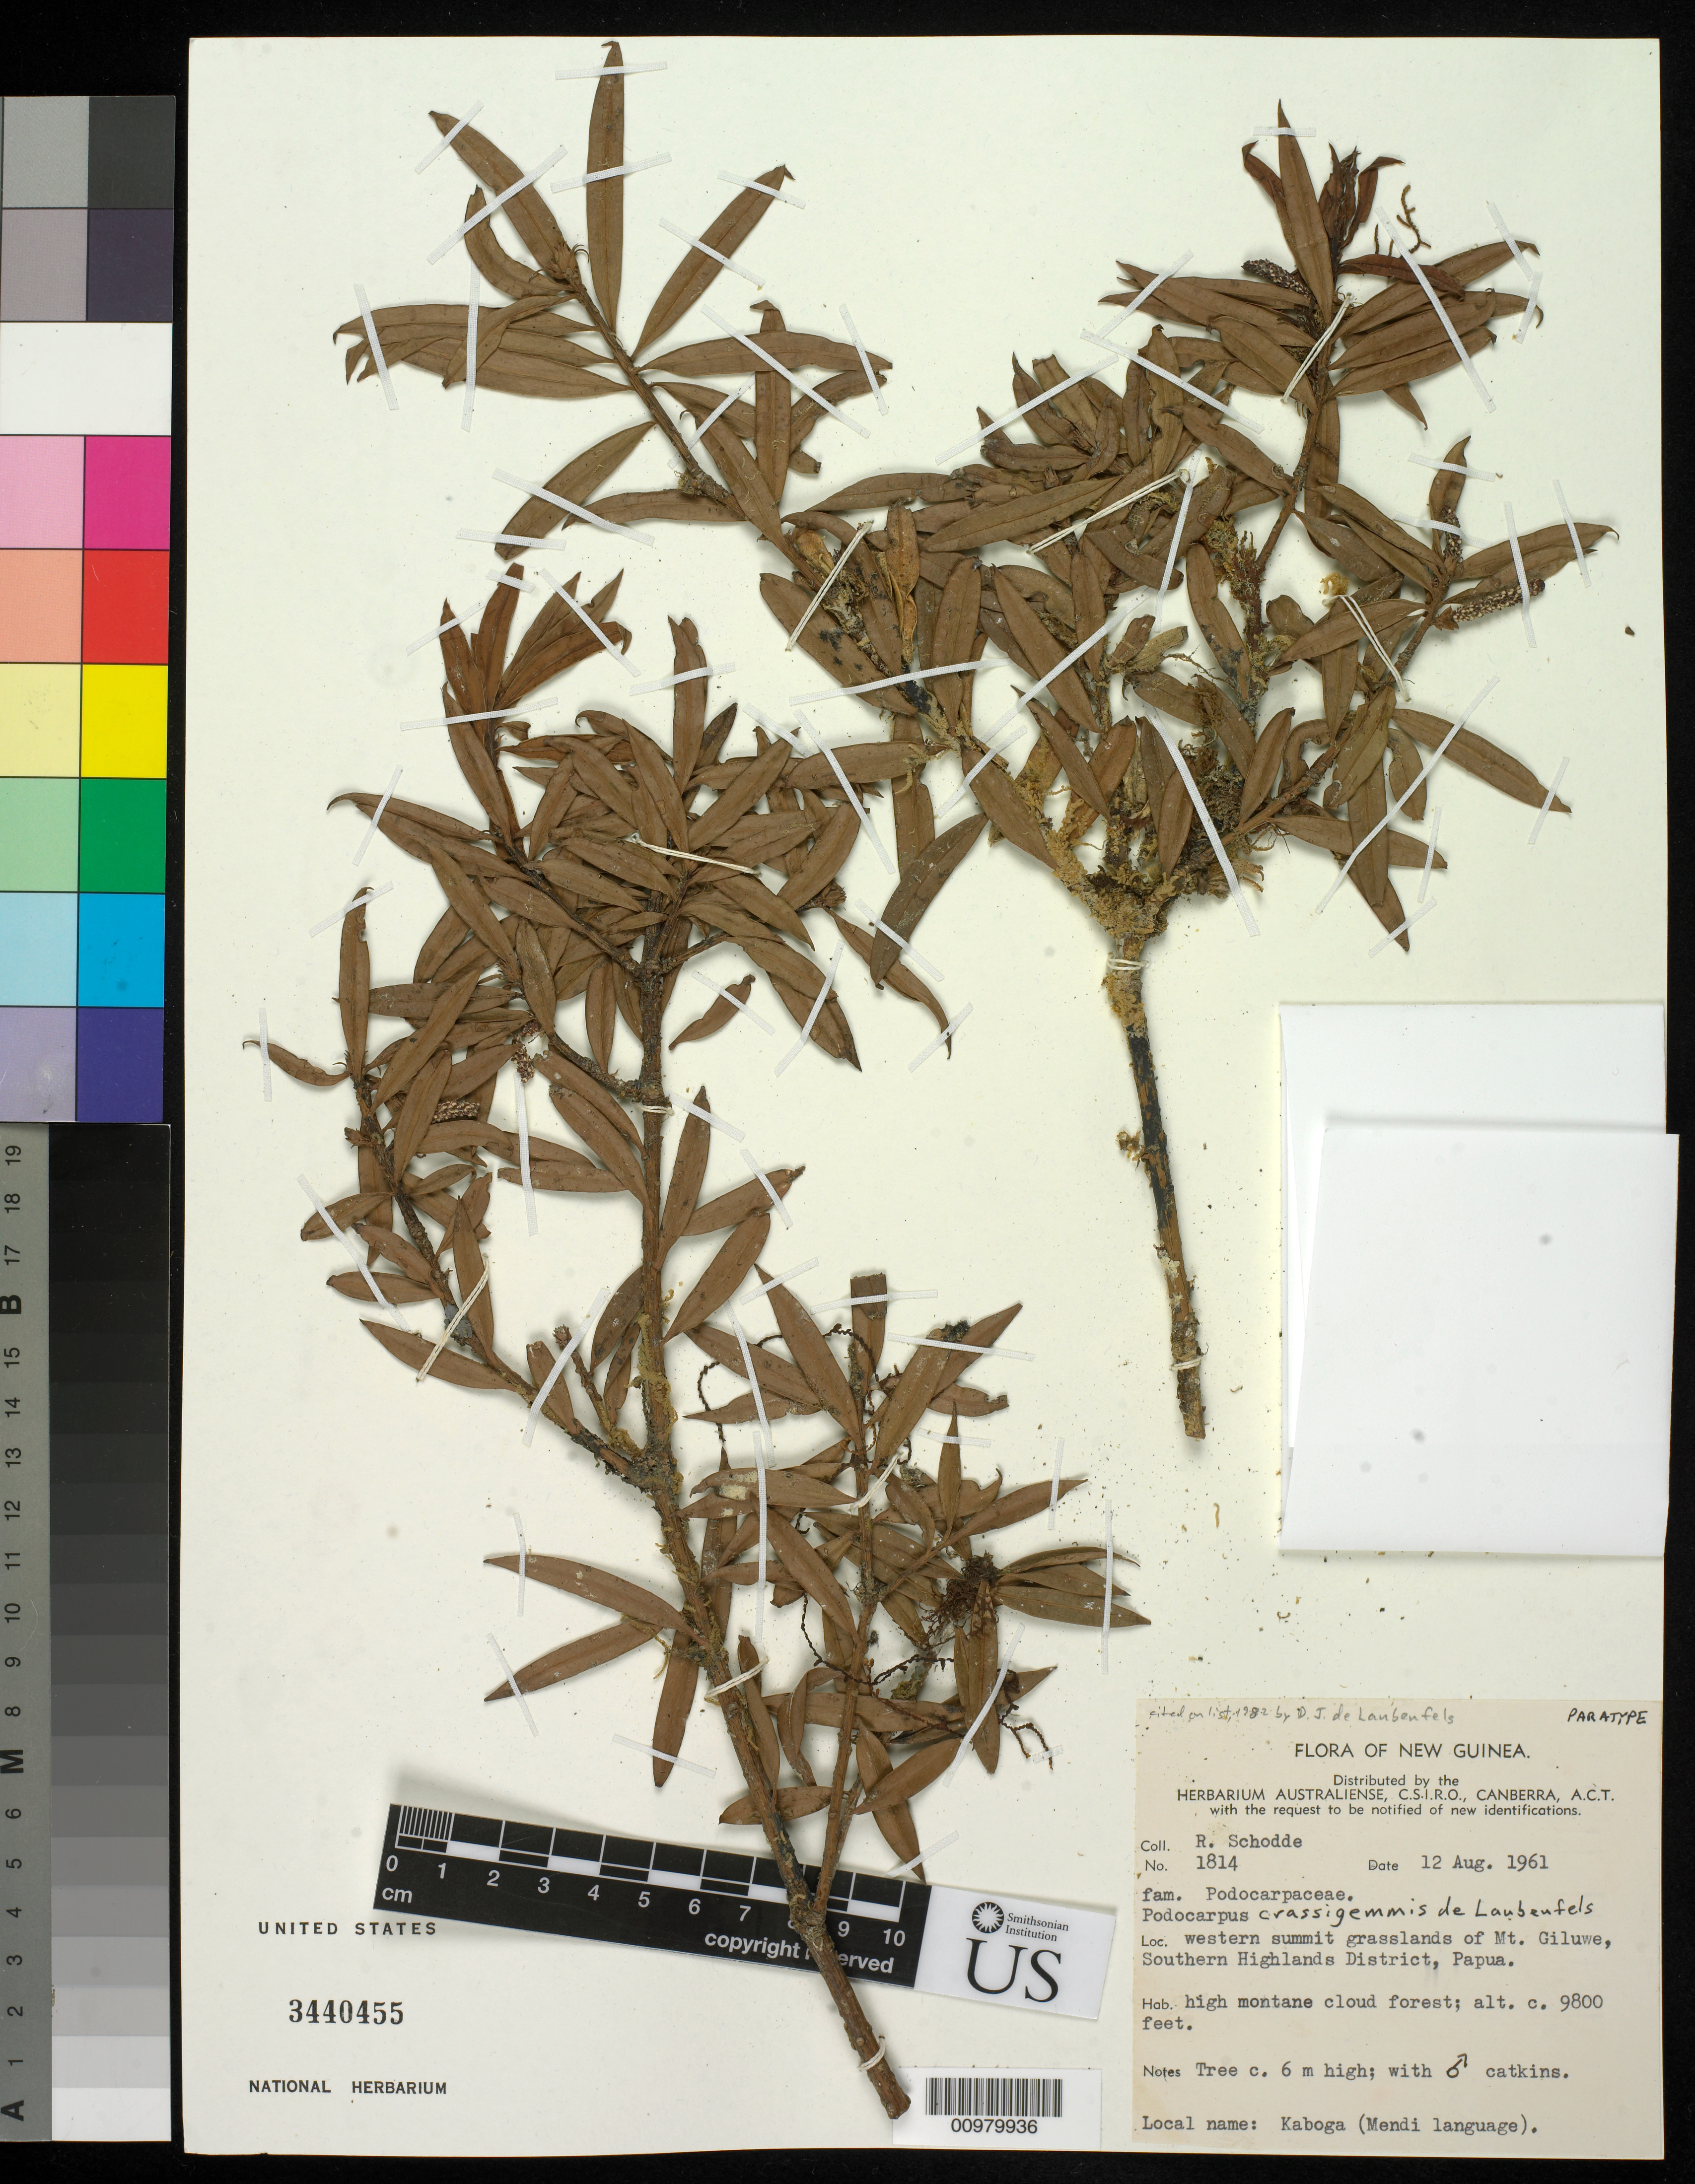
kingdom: Plantae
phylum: Tracheophyta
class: Pinopsida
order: Pinales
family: Podocarpaceae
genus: Podocarpus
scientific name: Podocarpus crassigemmis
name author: de Laub.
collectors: R. Schodde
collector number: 1814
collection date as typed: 12 Aug 1961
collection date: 1961-08-12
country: Papua New Guinea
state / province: Southern Highlands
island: New Guinea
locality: Southern Highland District, W. summit grasslands of Mt. Giluwae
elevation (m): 2987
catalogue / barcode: US 3440455